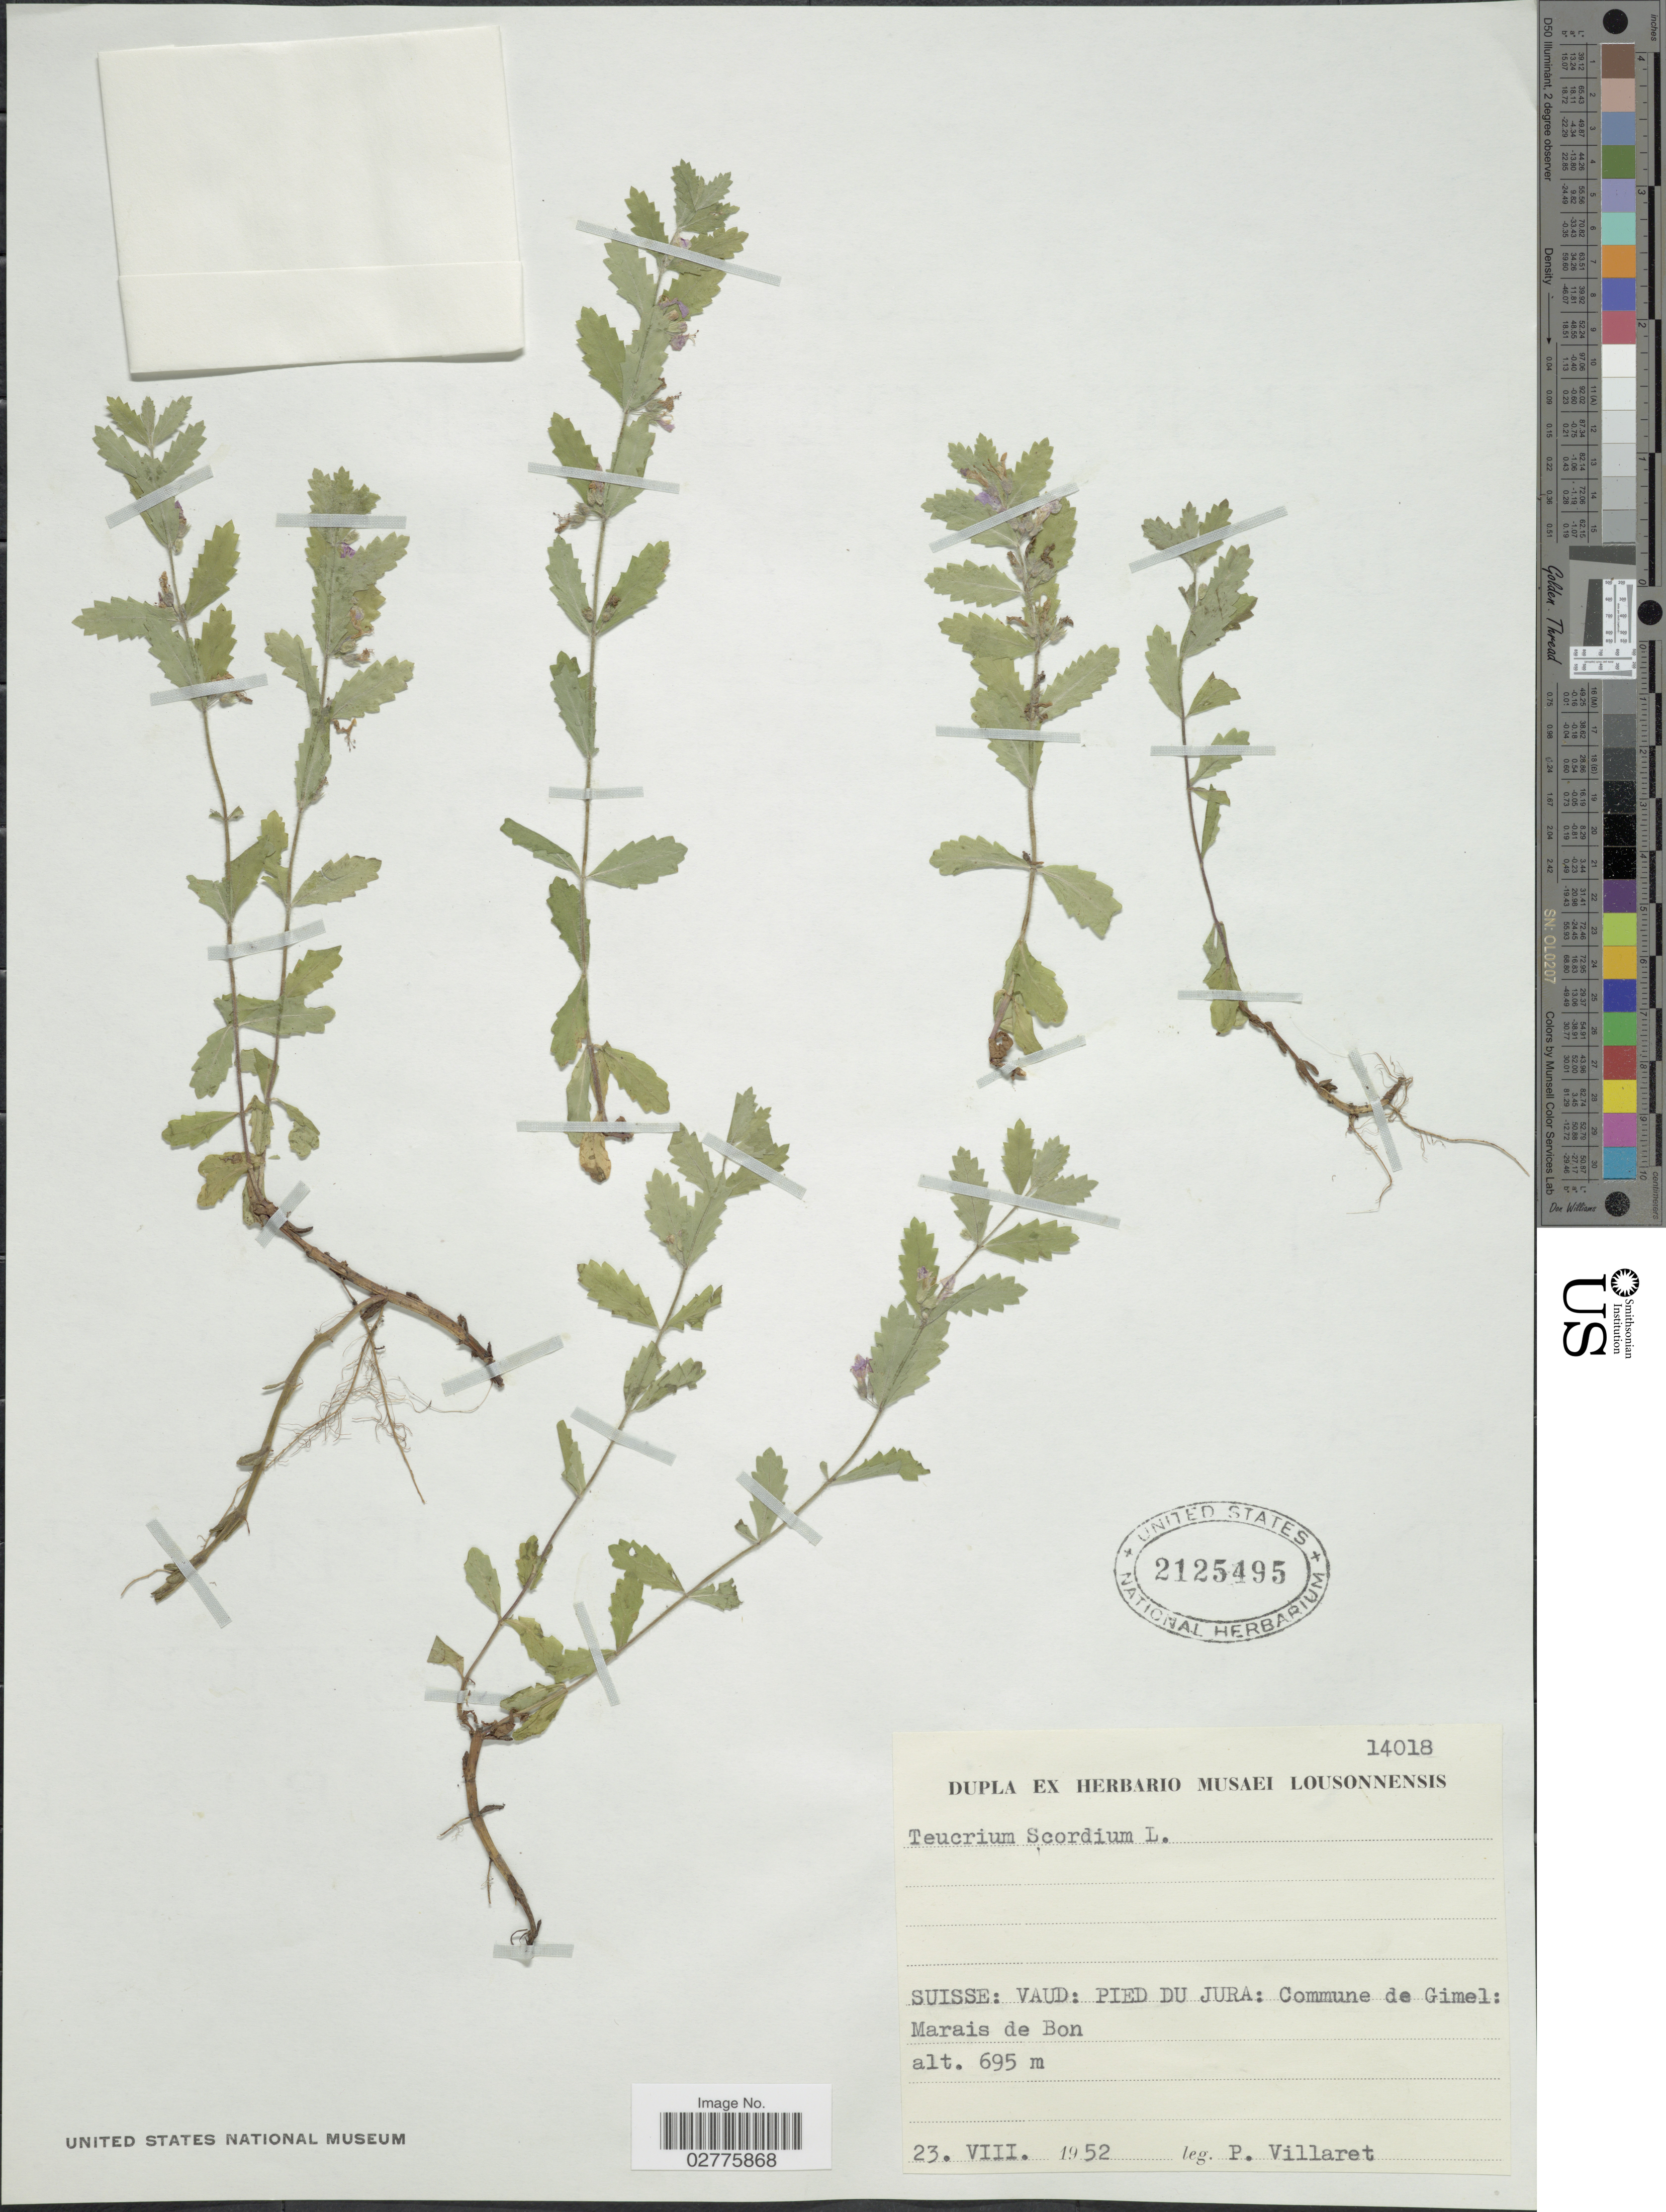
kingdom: Plantae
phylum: Tracheophyta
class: Magnoliopsida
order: Lamiales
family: Lamiaceae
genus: Teucrium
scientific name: Teucrium scordium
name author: L.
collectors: P. Villaret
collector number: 14018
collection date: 1952-08-23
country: Switzerland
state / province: Vaud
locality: Suisse: Pied Du Jura: Commune de Gimel: Marais de Bon.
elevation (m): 695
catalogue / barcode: US 2125495